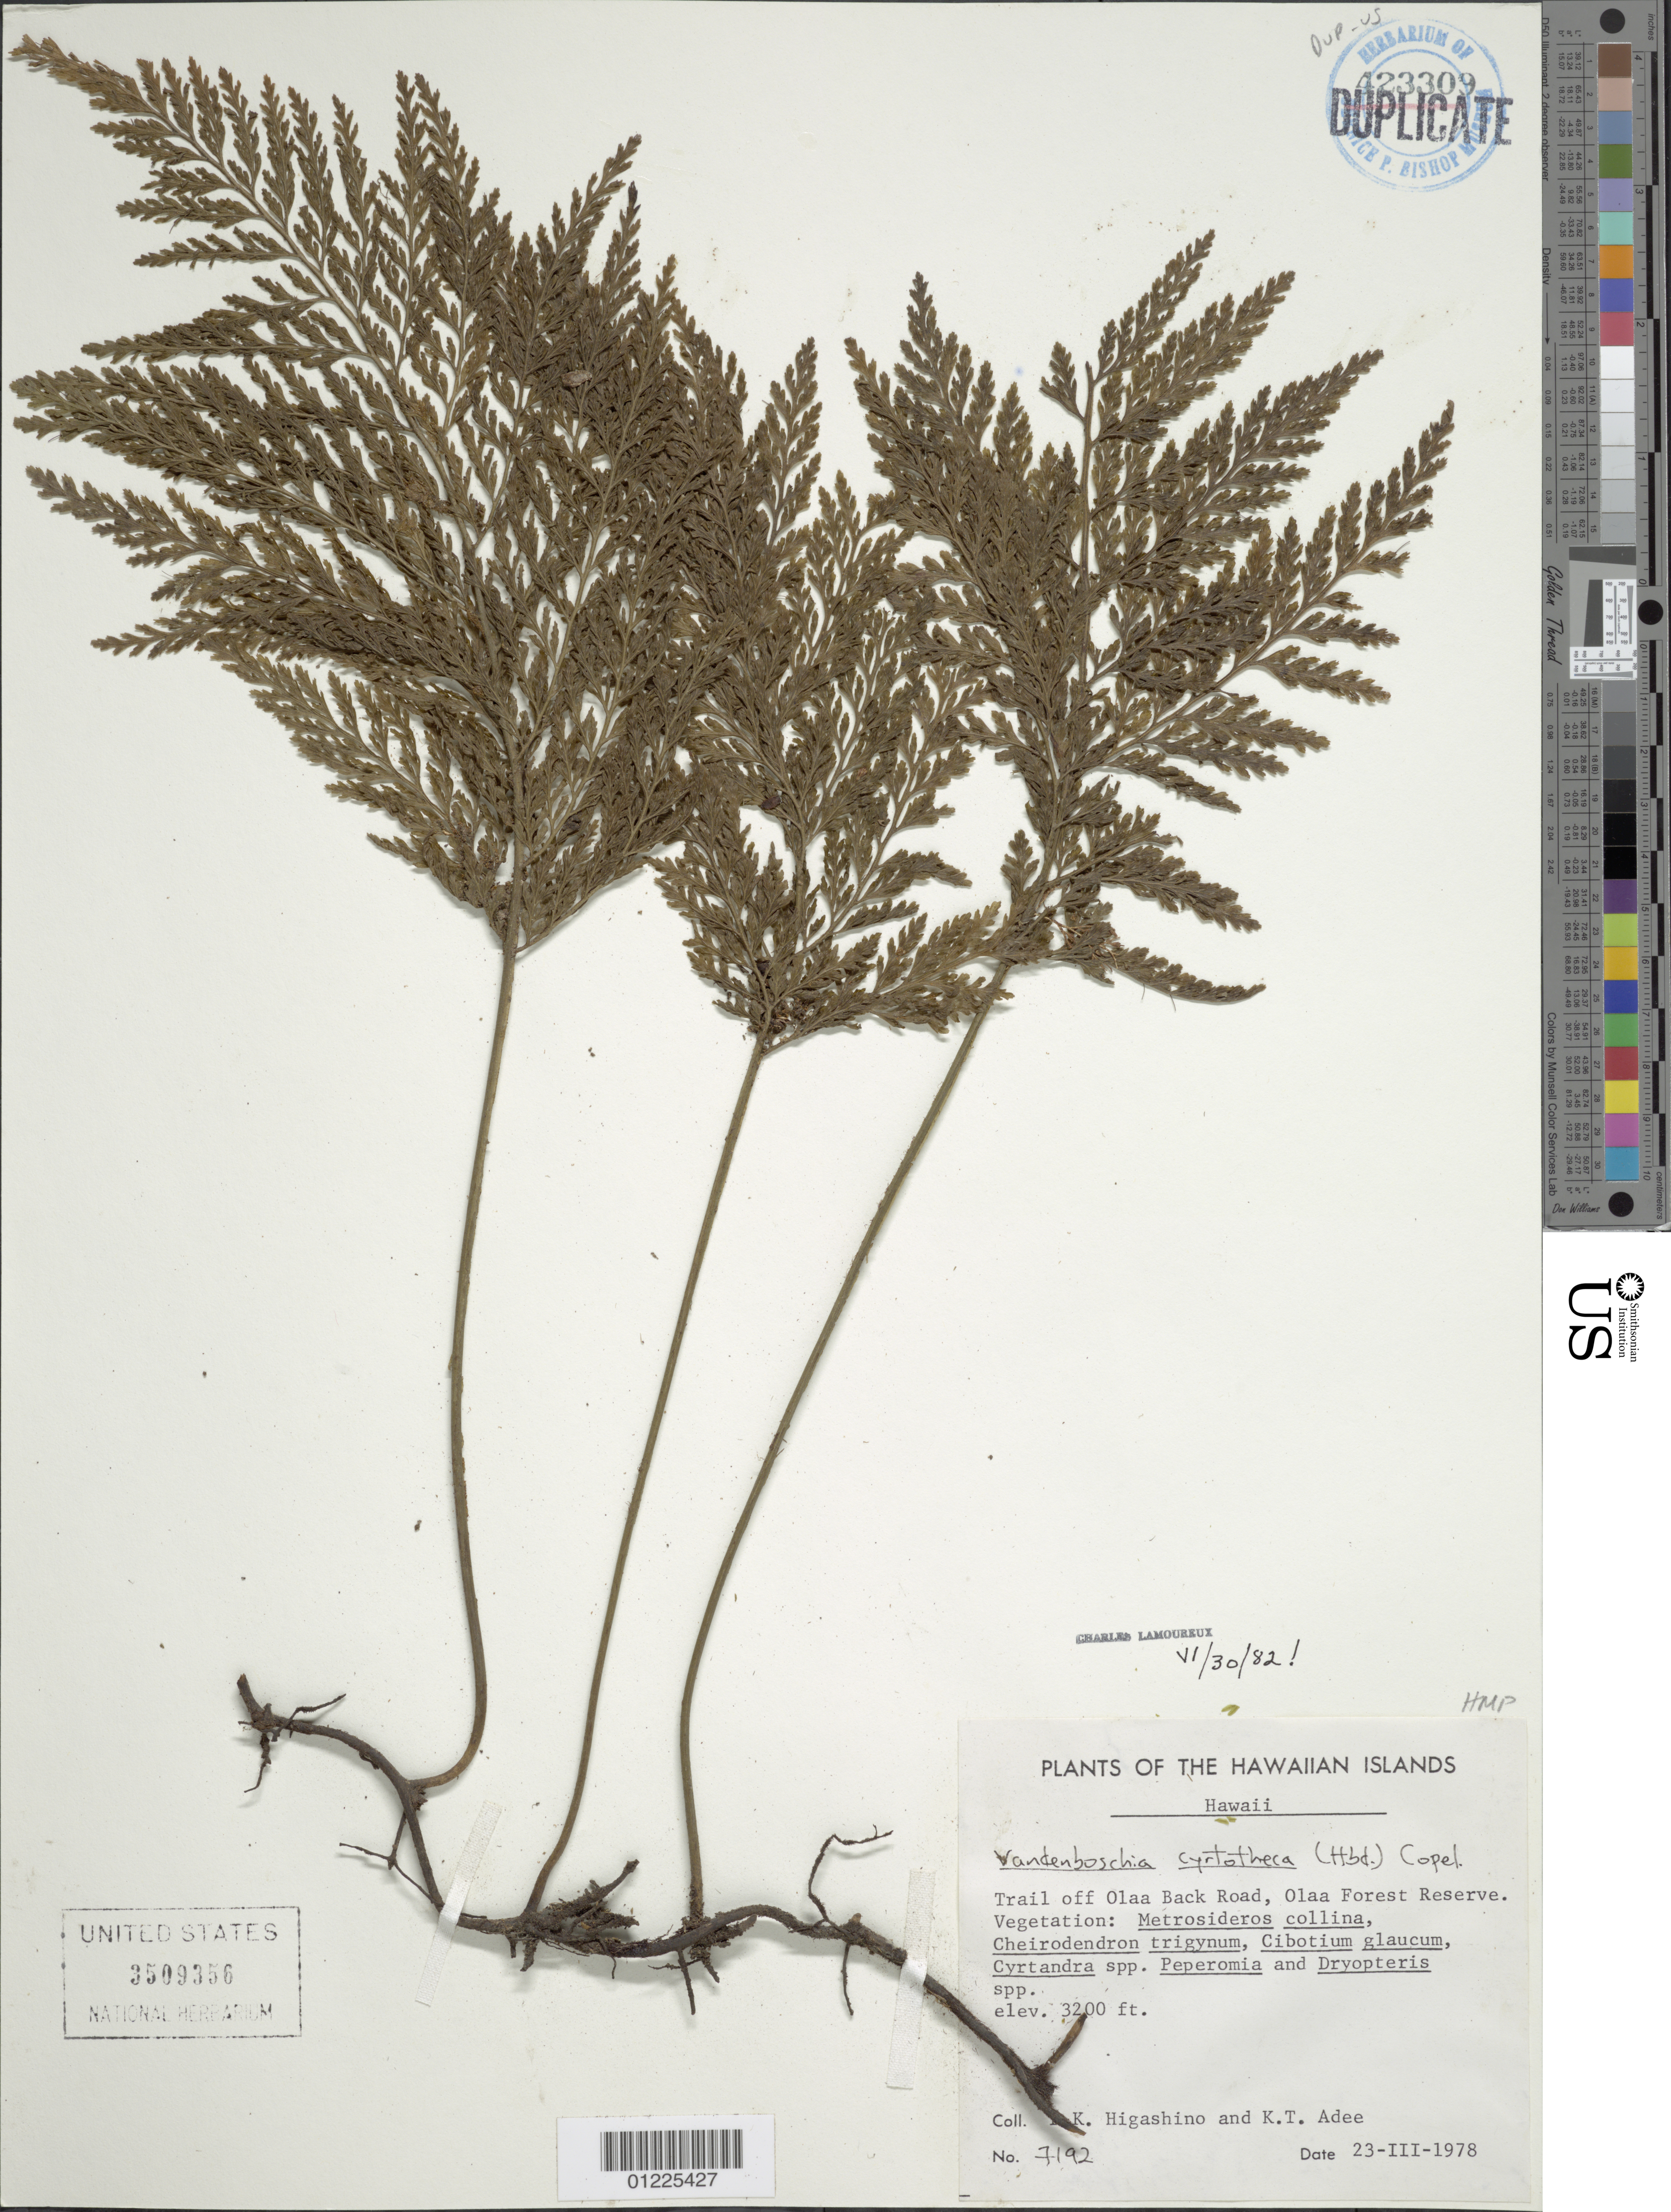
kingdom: Plantae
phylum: Tracheophyta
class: Polypodiopsida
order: Hymenophyllales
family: Hymenophyllaceae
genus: Vandenboschia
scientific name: Vandenboschia cyrtotheca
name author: Copel.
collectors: P. Higashino & K. Adee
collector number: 7192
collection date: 1978-03-23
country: United States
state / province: Hawaii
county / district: Hawaii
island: Hawaii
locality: Trail off Olaa Back Road, Olaa Forest Reserve.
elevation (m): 975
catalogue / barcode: US 3509356